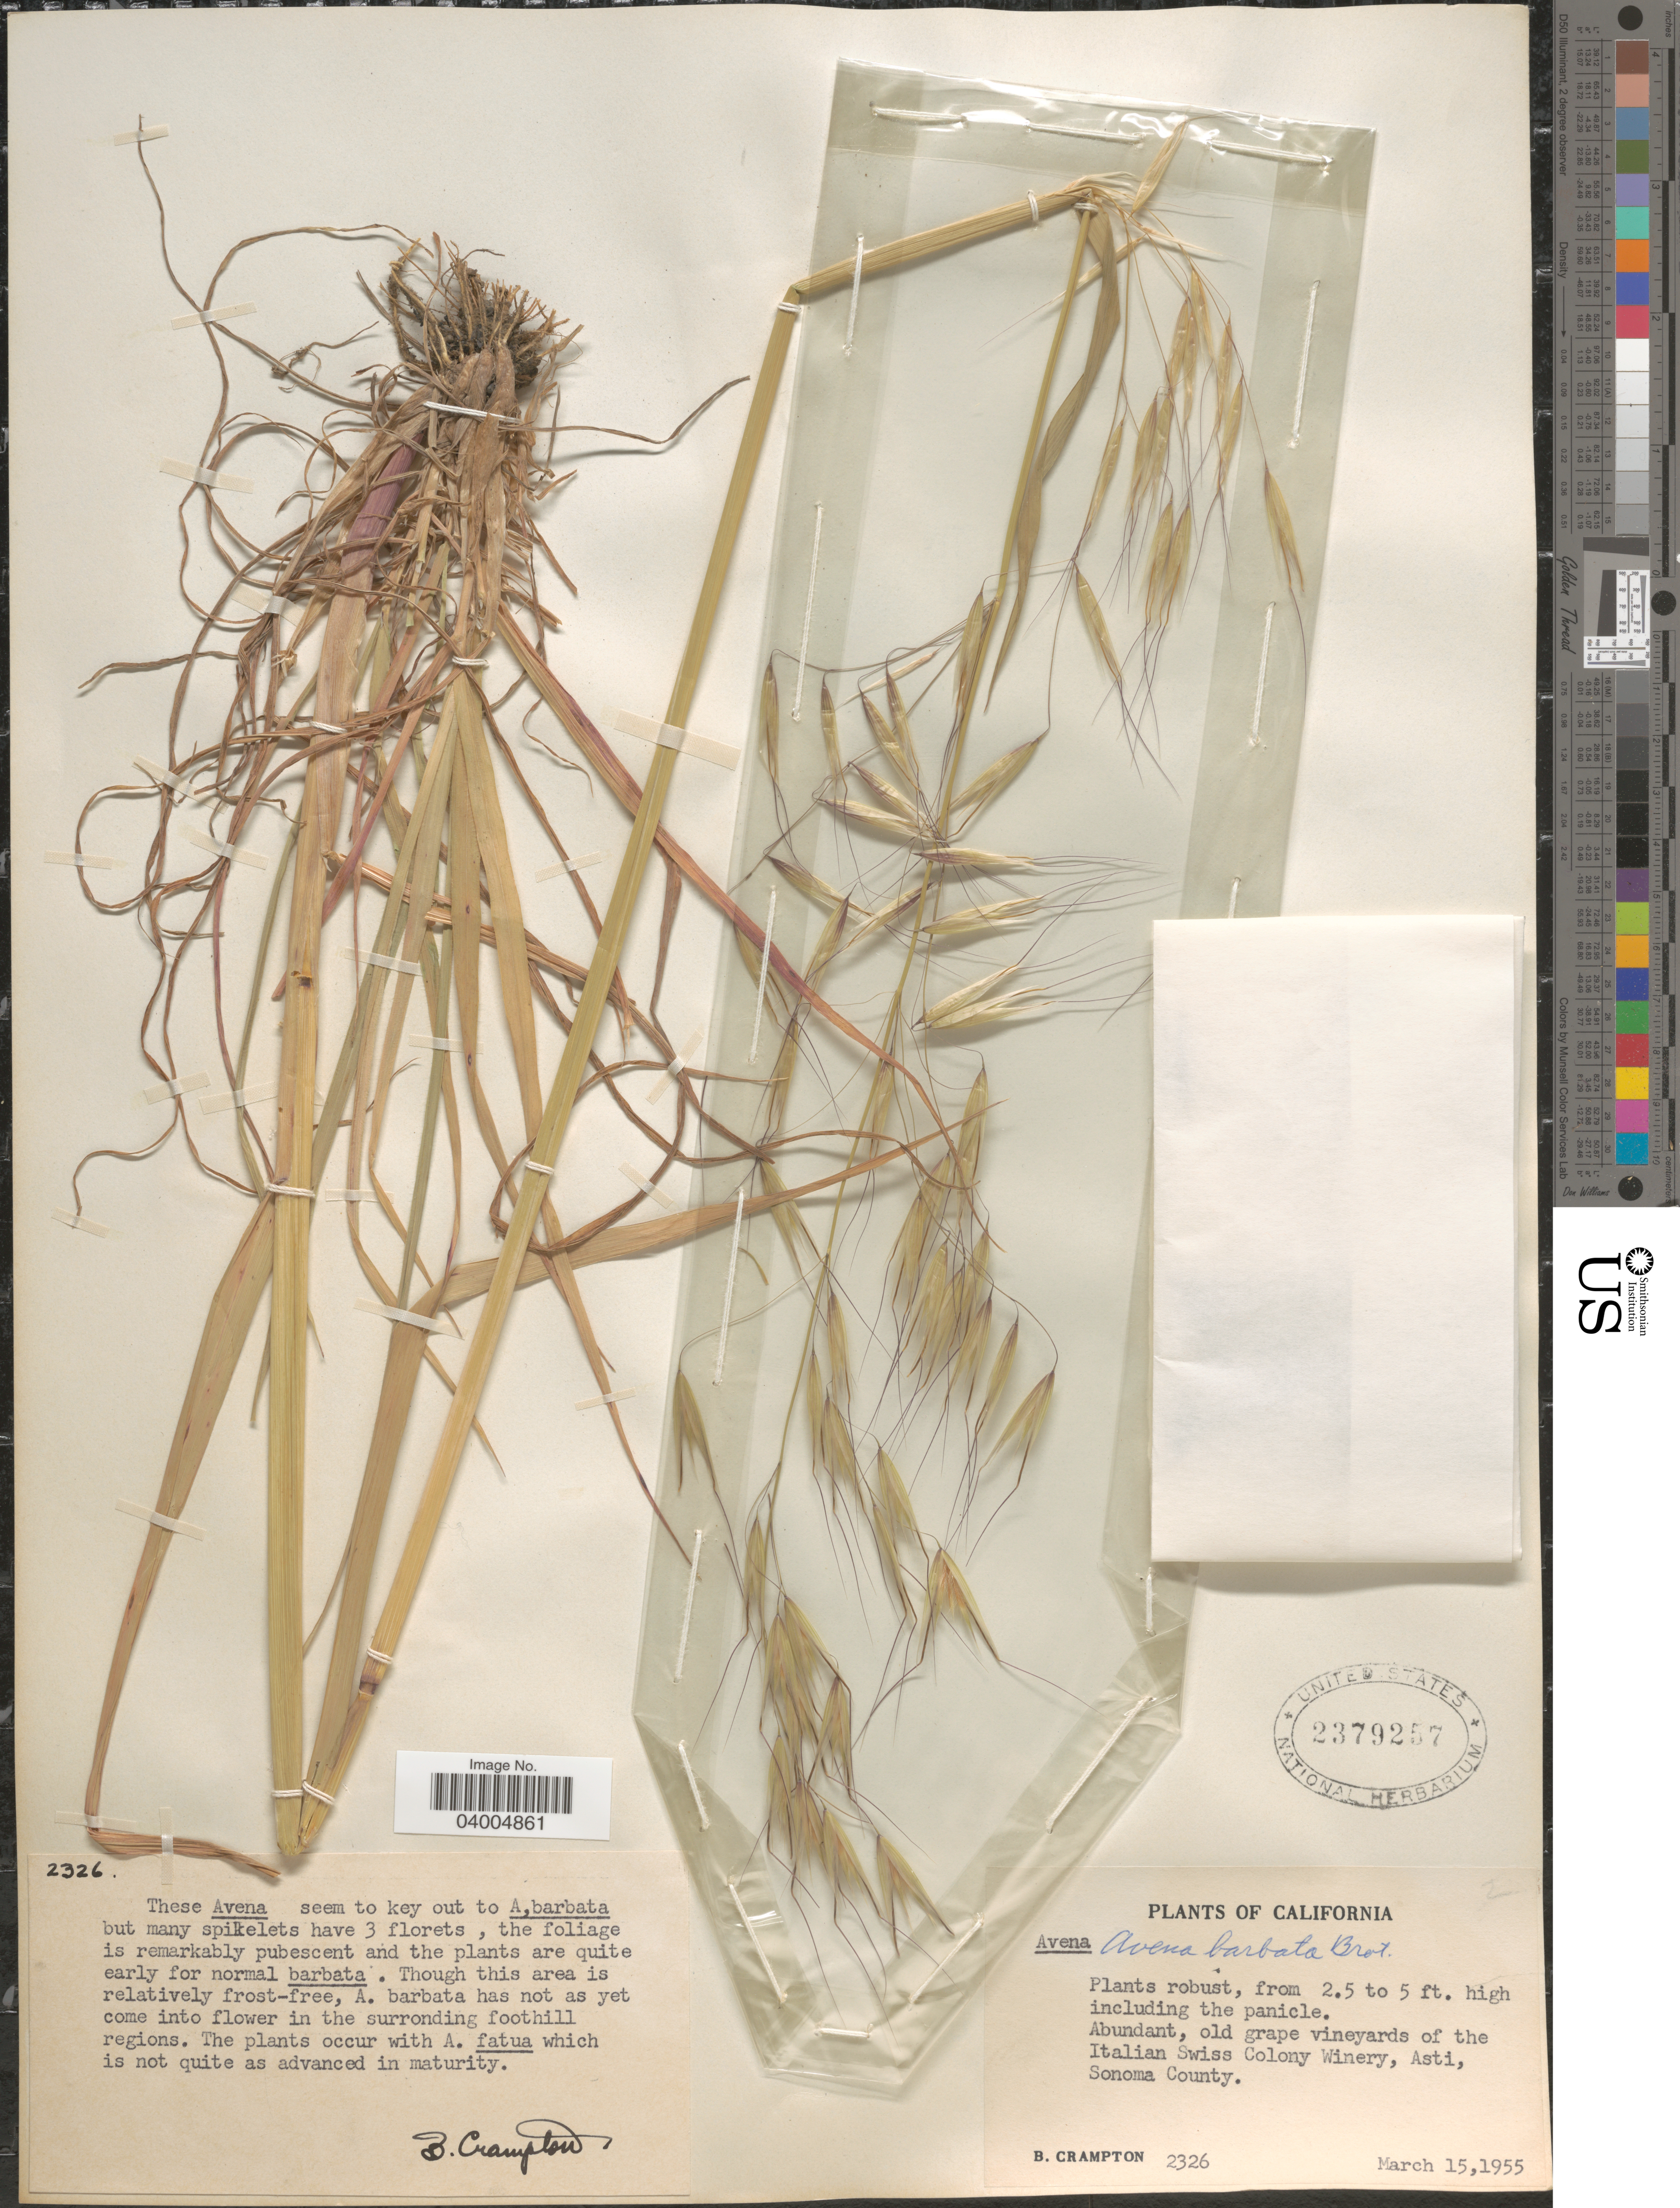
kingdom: Plantae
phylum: Tracheophyta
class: Liliopsida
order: Poales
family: Poaceae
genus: Avena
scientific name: Avena barbata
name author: Pott ex Link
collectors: B. Crampton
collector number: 2326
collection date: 1955-03-15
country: United States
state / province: California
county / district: Sonoma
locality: Old grape vineyards of the Italian Swiss Colony Winery, Asti, Sonoma County.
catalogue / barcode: US 2379257